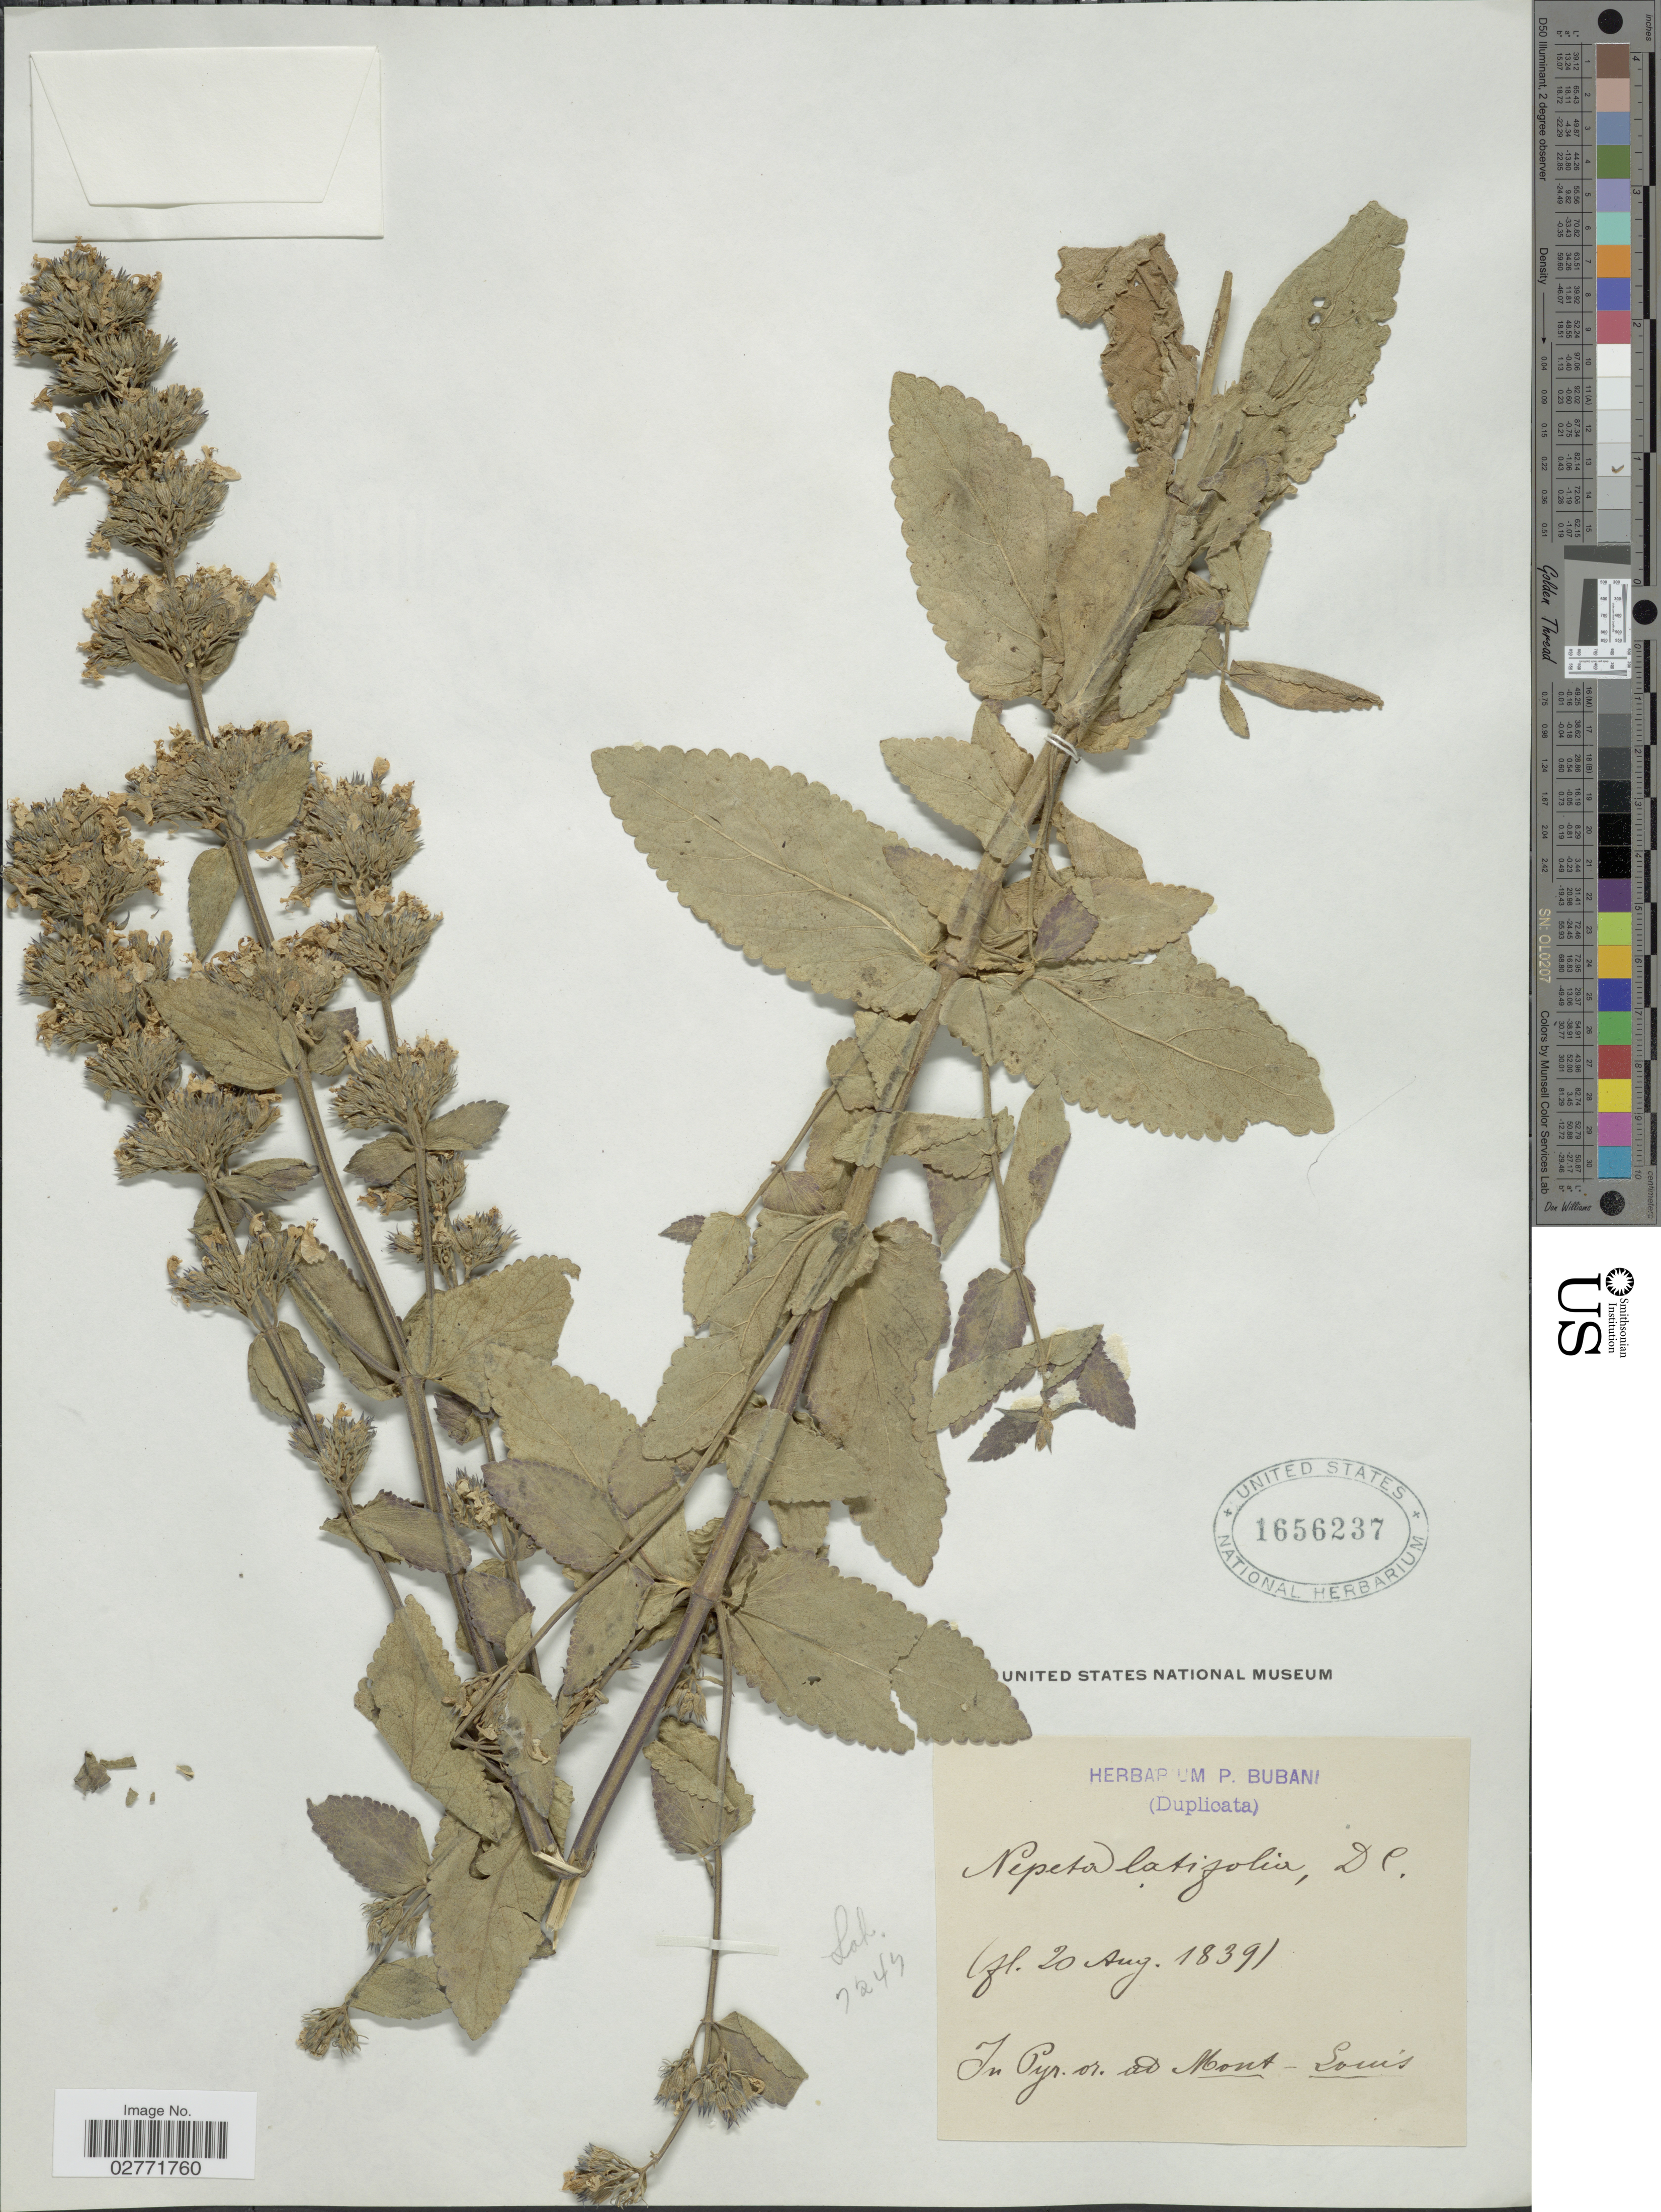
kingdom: Plantae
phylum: Tracheophyta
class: Magnoliopsida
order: Lamiales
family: Lamiaceae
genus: Nepeta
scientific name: Nepeta latifolia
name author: DC.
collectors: ex herb. P. Bubani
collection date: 1839-08-20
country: France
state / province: Occitanie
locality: In Pyr. or. ad Mont-Louis.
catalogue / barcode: US 1656237